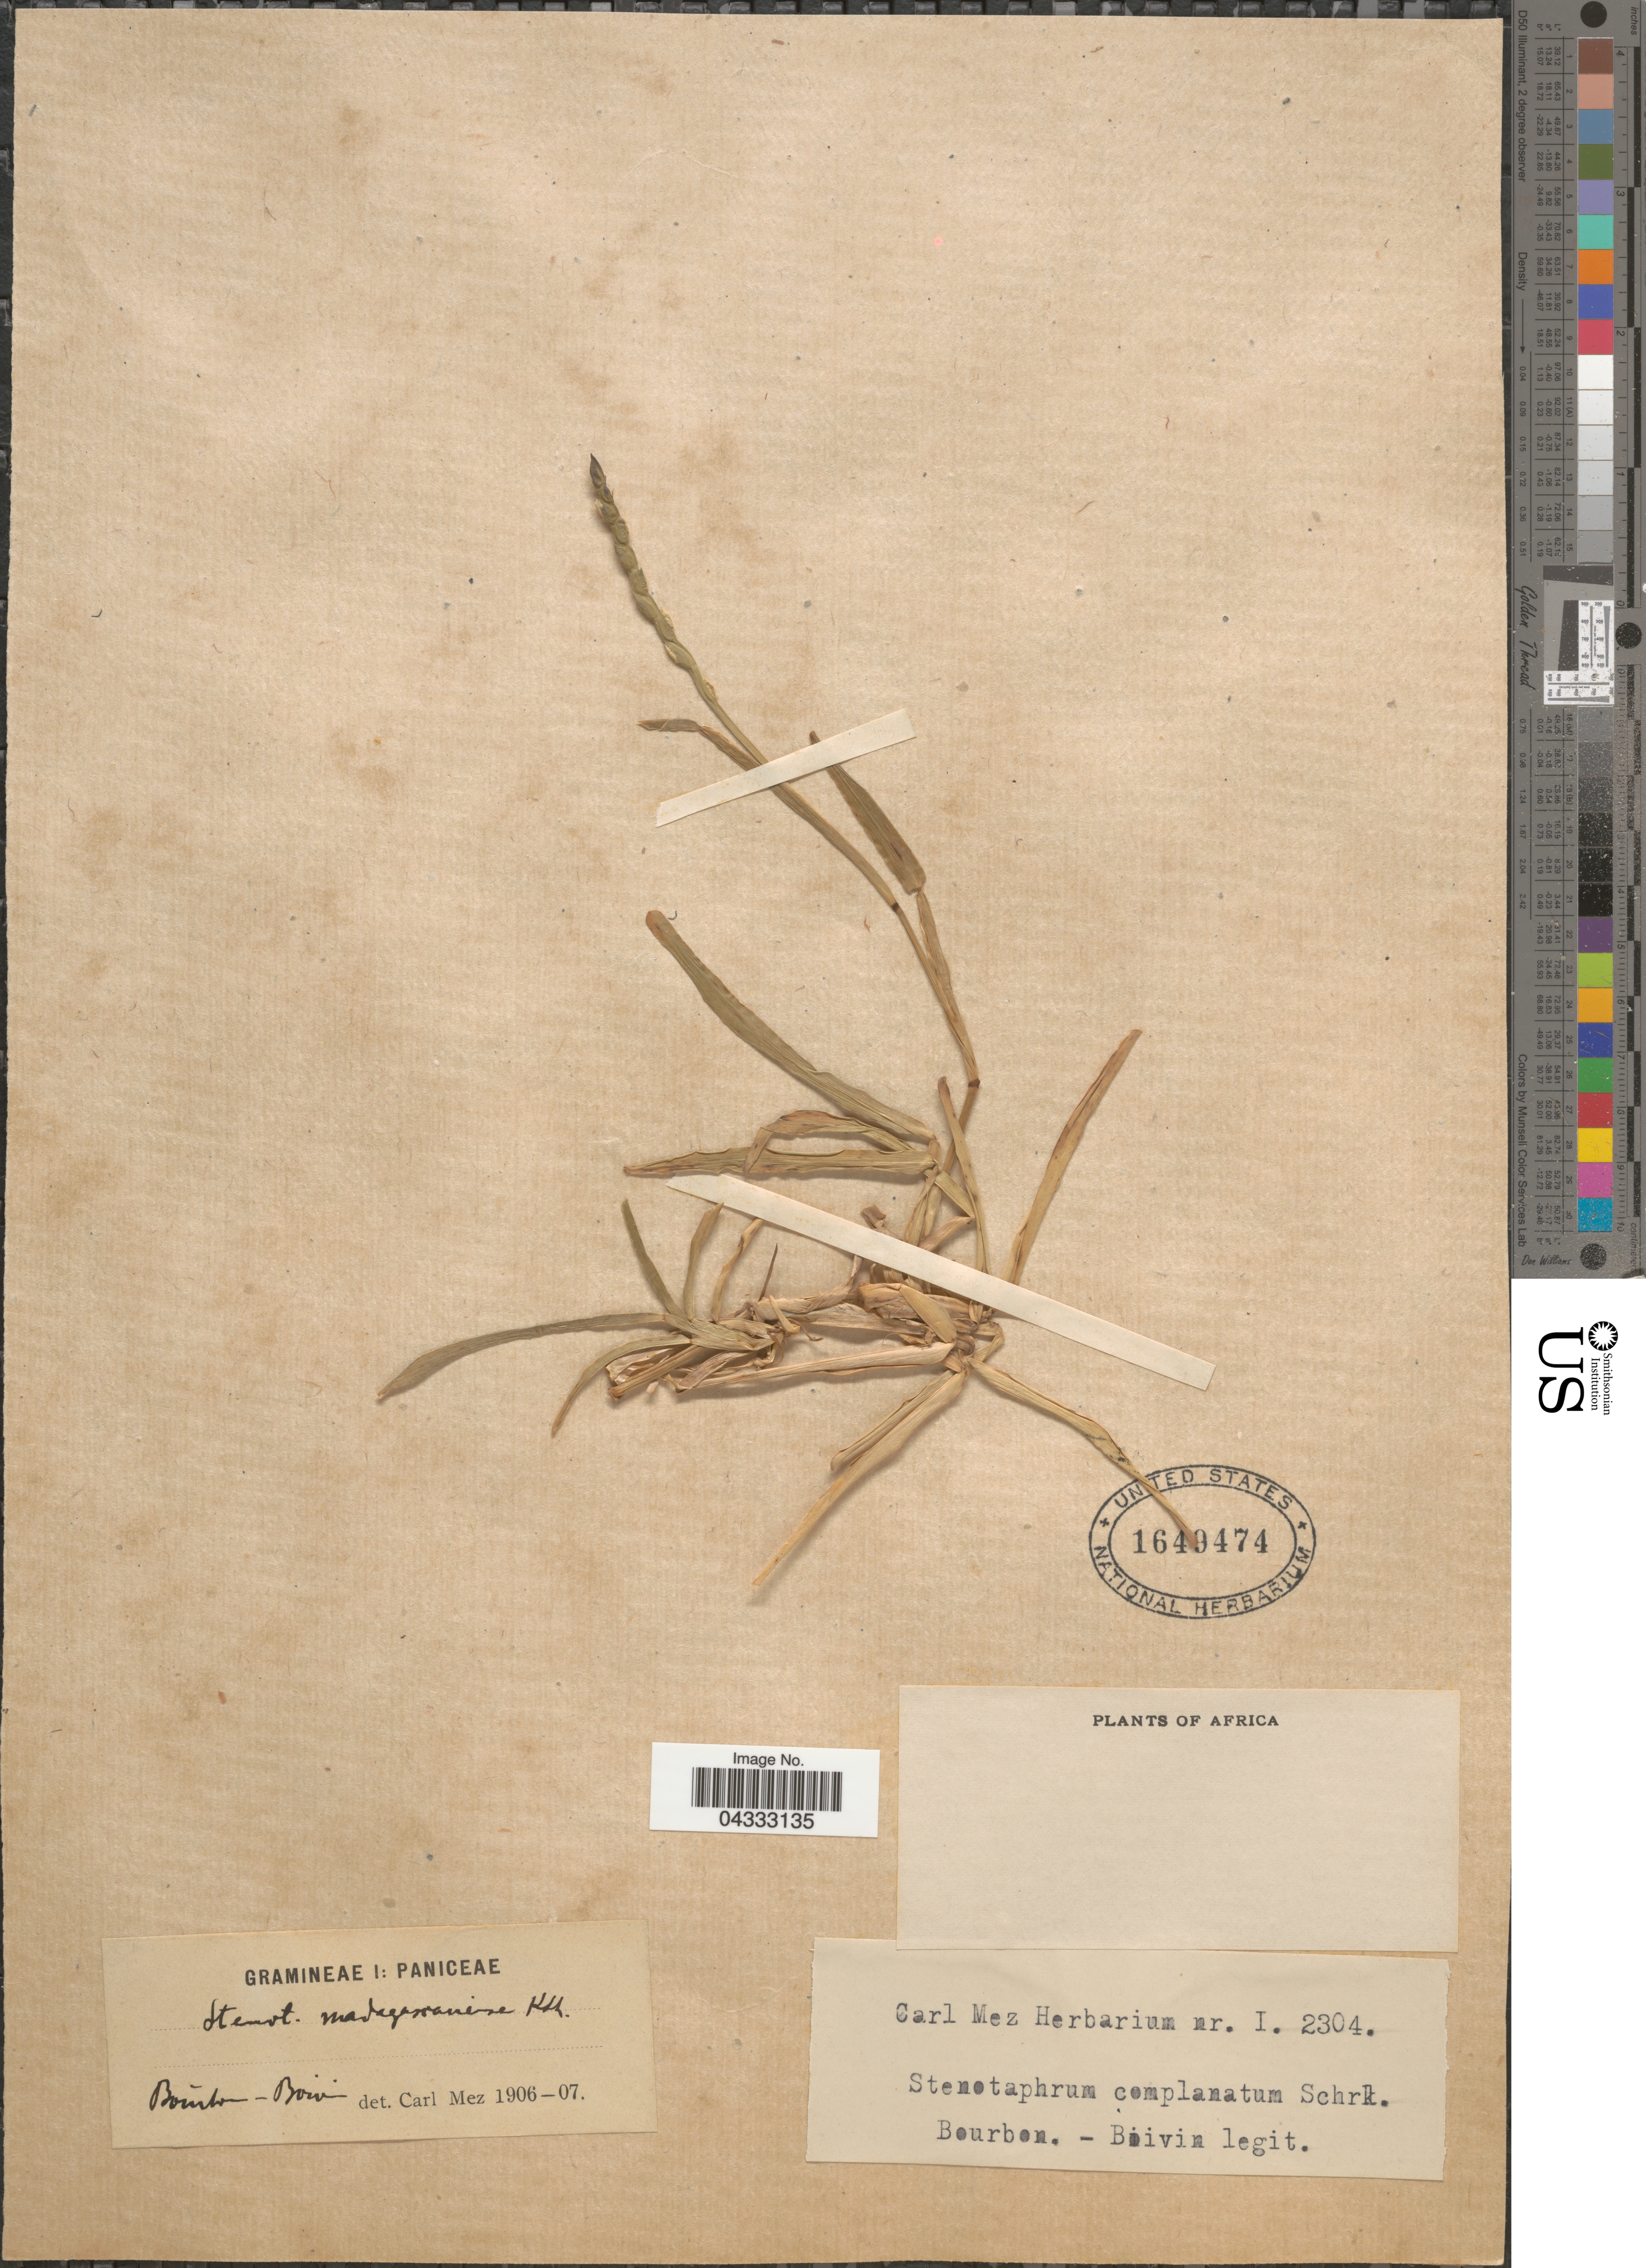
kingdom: Plantae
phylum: Tracheophyta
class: Liliopsida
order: Poales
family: Poaceae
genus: Stenotaphrum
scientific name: Stenotaphrum secundatum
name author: (Walter) Kuntze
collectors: -- Boivin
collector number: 2304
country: Réunion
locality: Africa. Bourbon.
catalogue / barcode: US 1649474